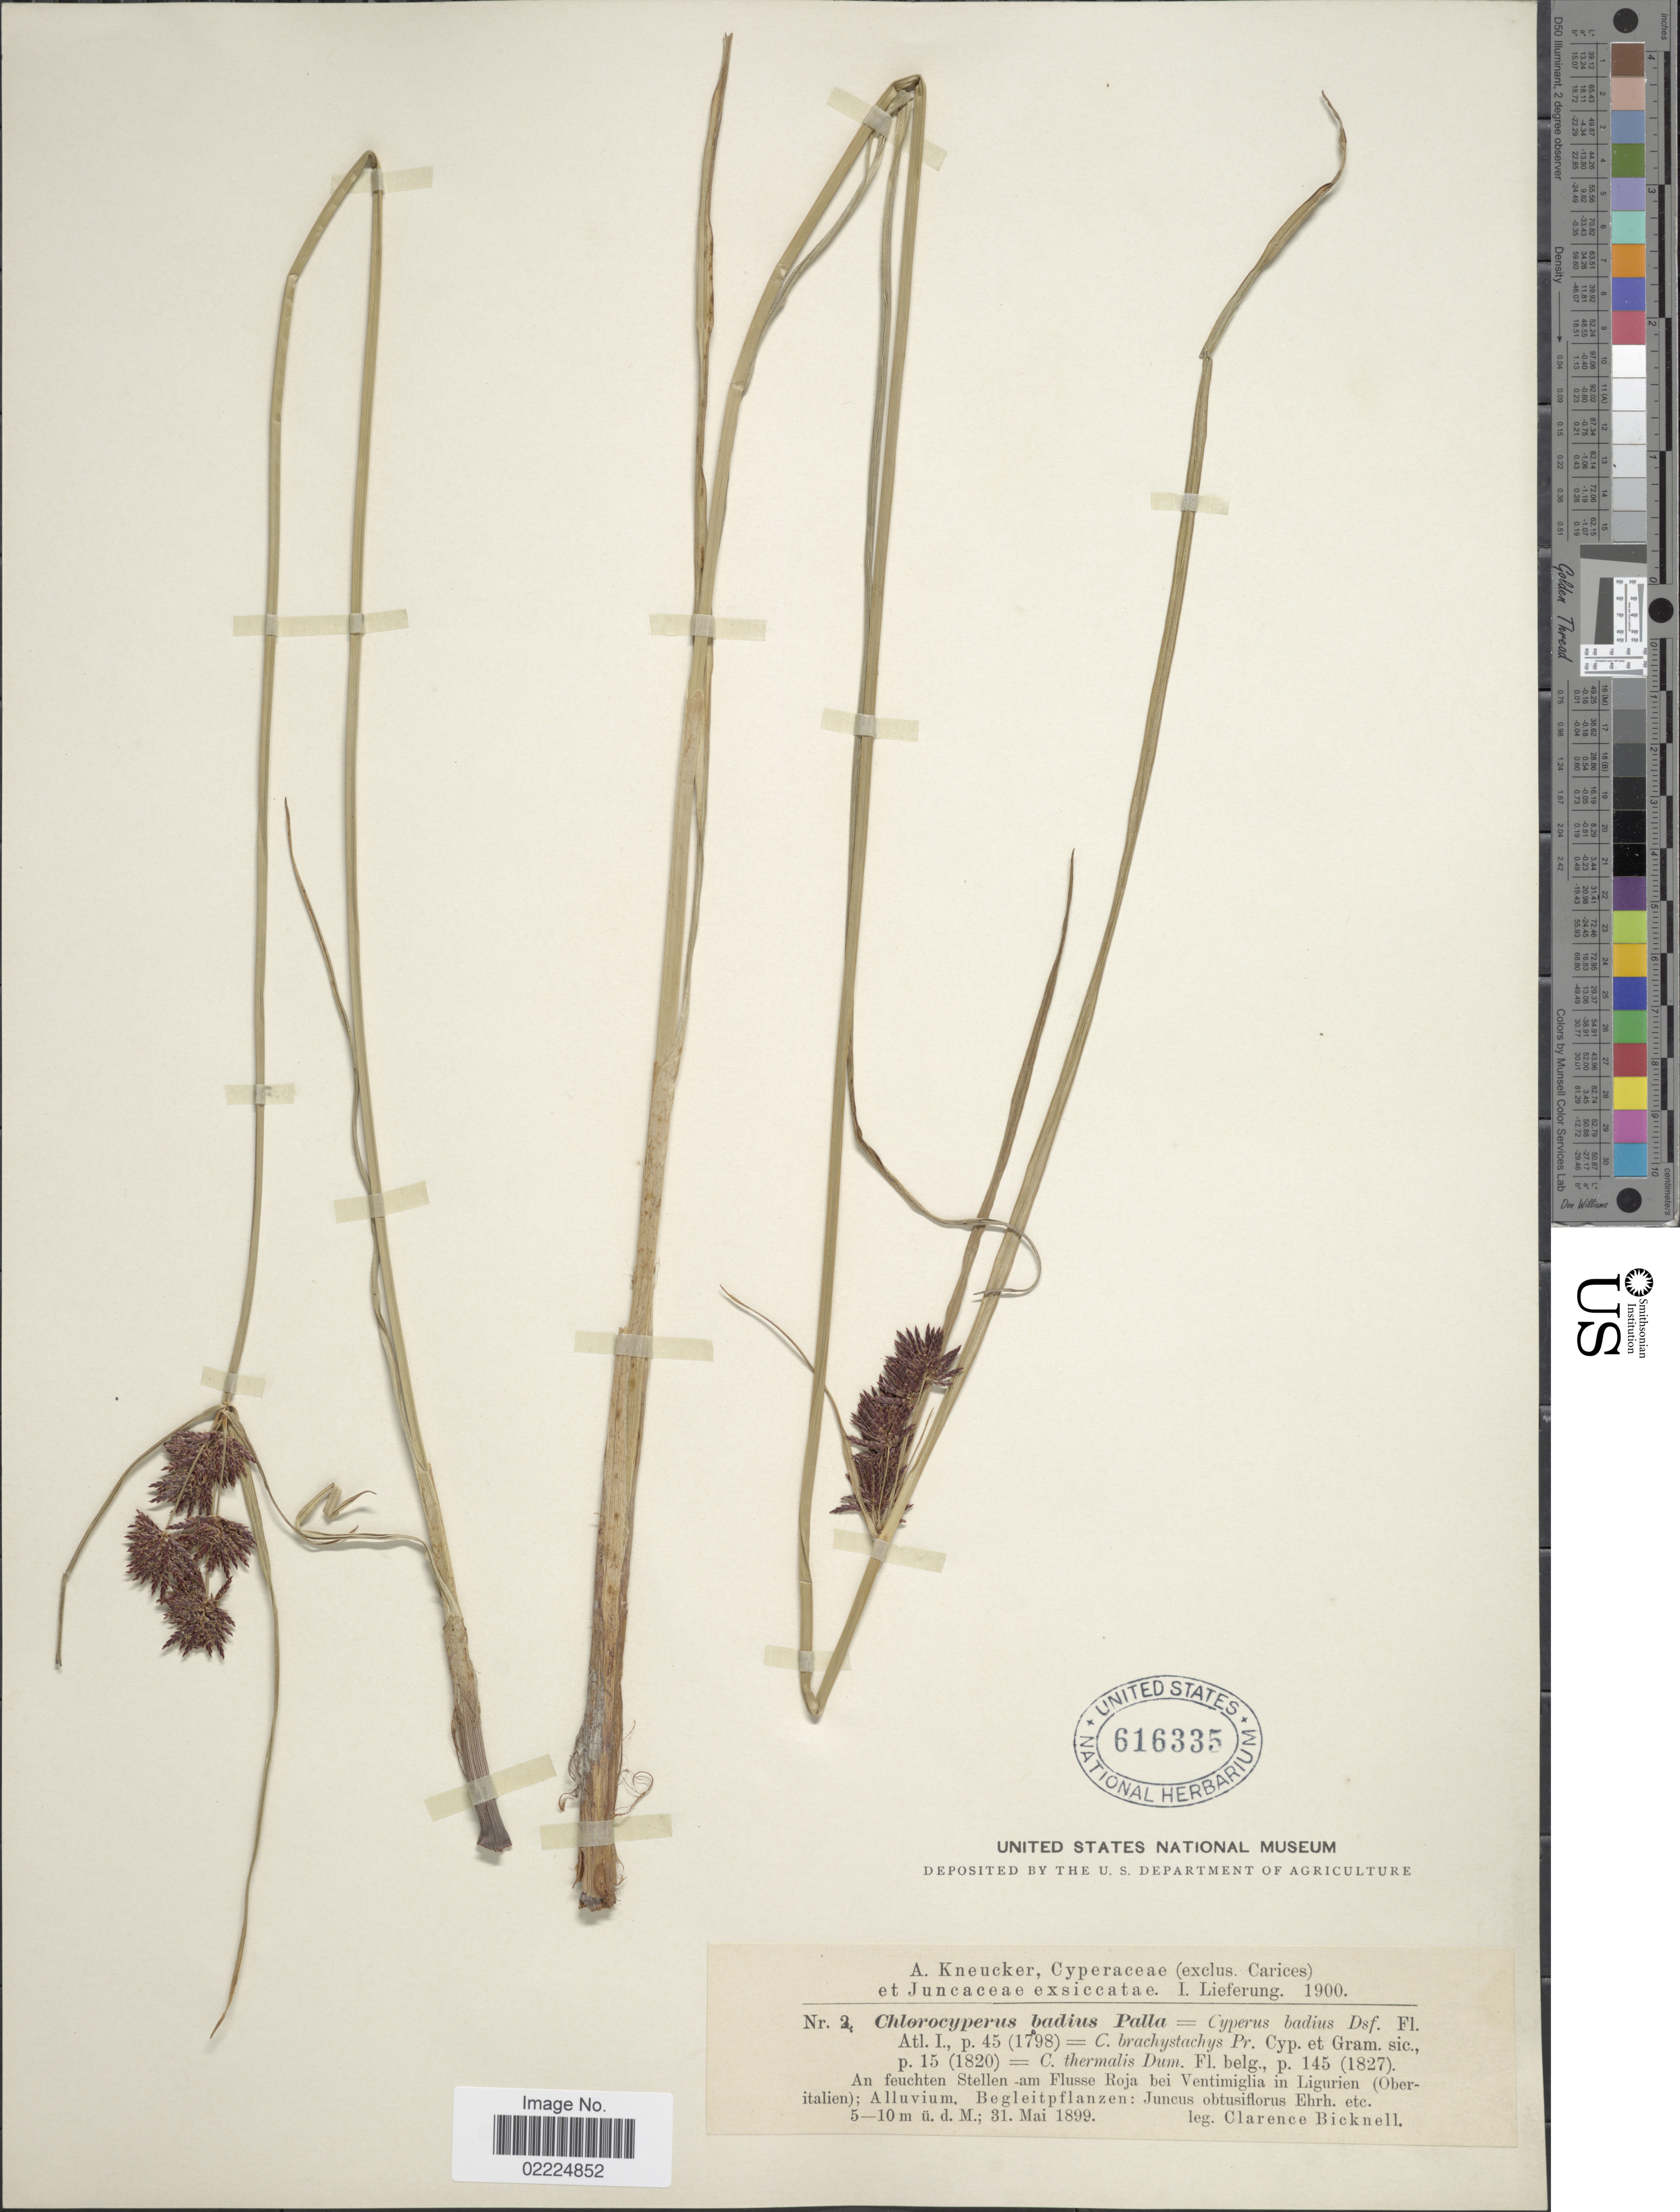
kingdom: Plantae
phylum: Tracheophyta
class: Liliopsida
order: Poales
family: Cyperaceae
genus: Cyperus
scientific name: Cyperus badius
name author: Desf.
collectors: C. Bicknell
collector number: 2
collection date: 1899-05-31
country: Italy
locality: Auf feuchten Stellen am Flusse Roja bei Ventimiglia in Ligurien (Ober-italien) Juncus obtusiflorus Ehrh. etc.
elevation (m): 5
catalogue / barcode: US 616335